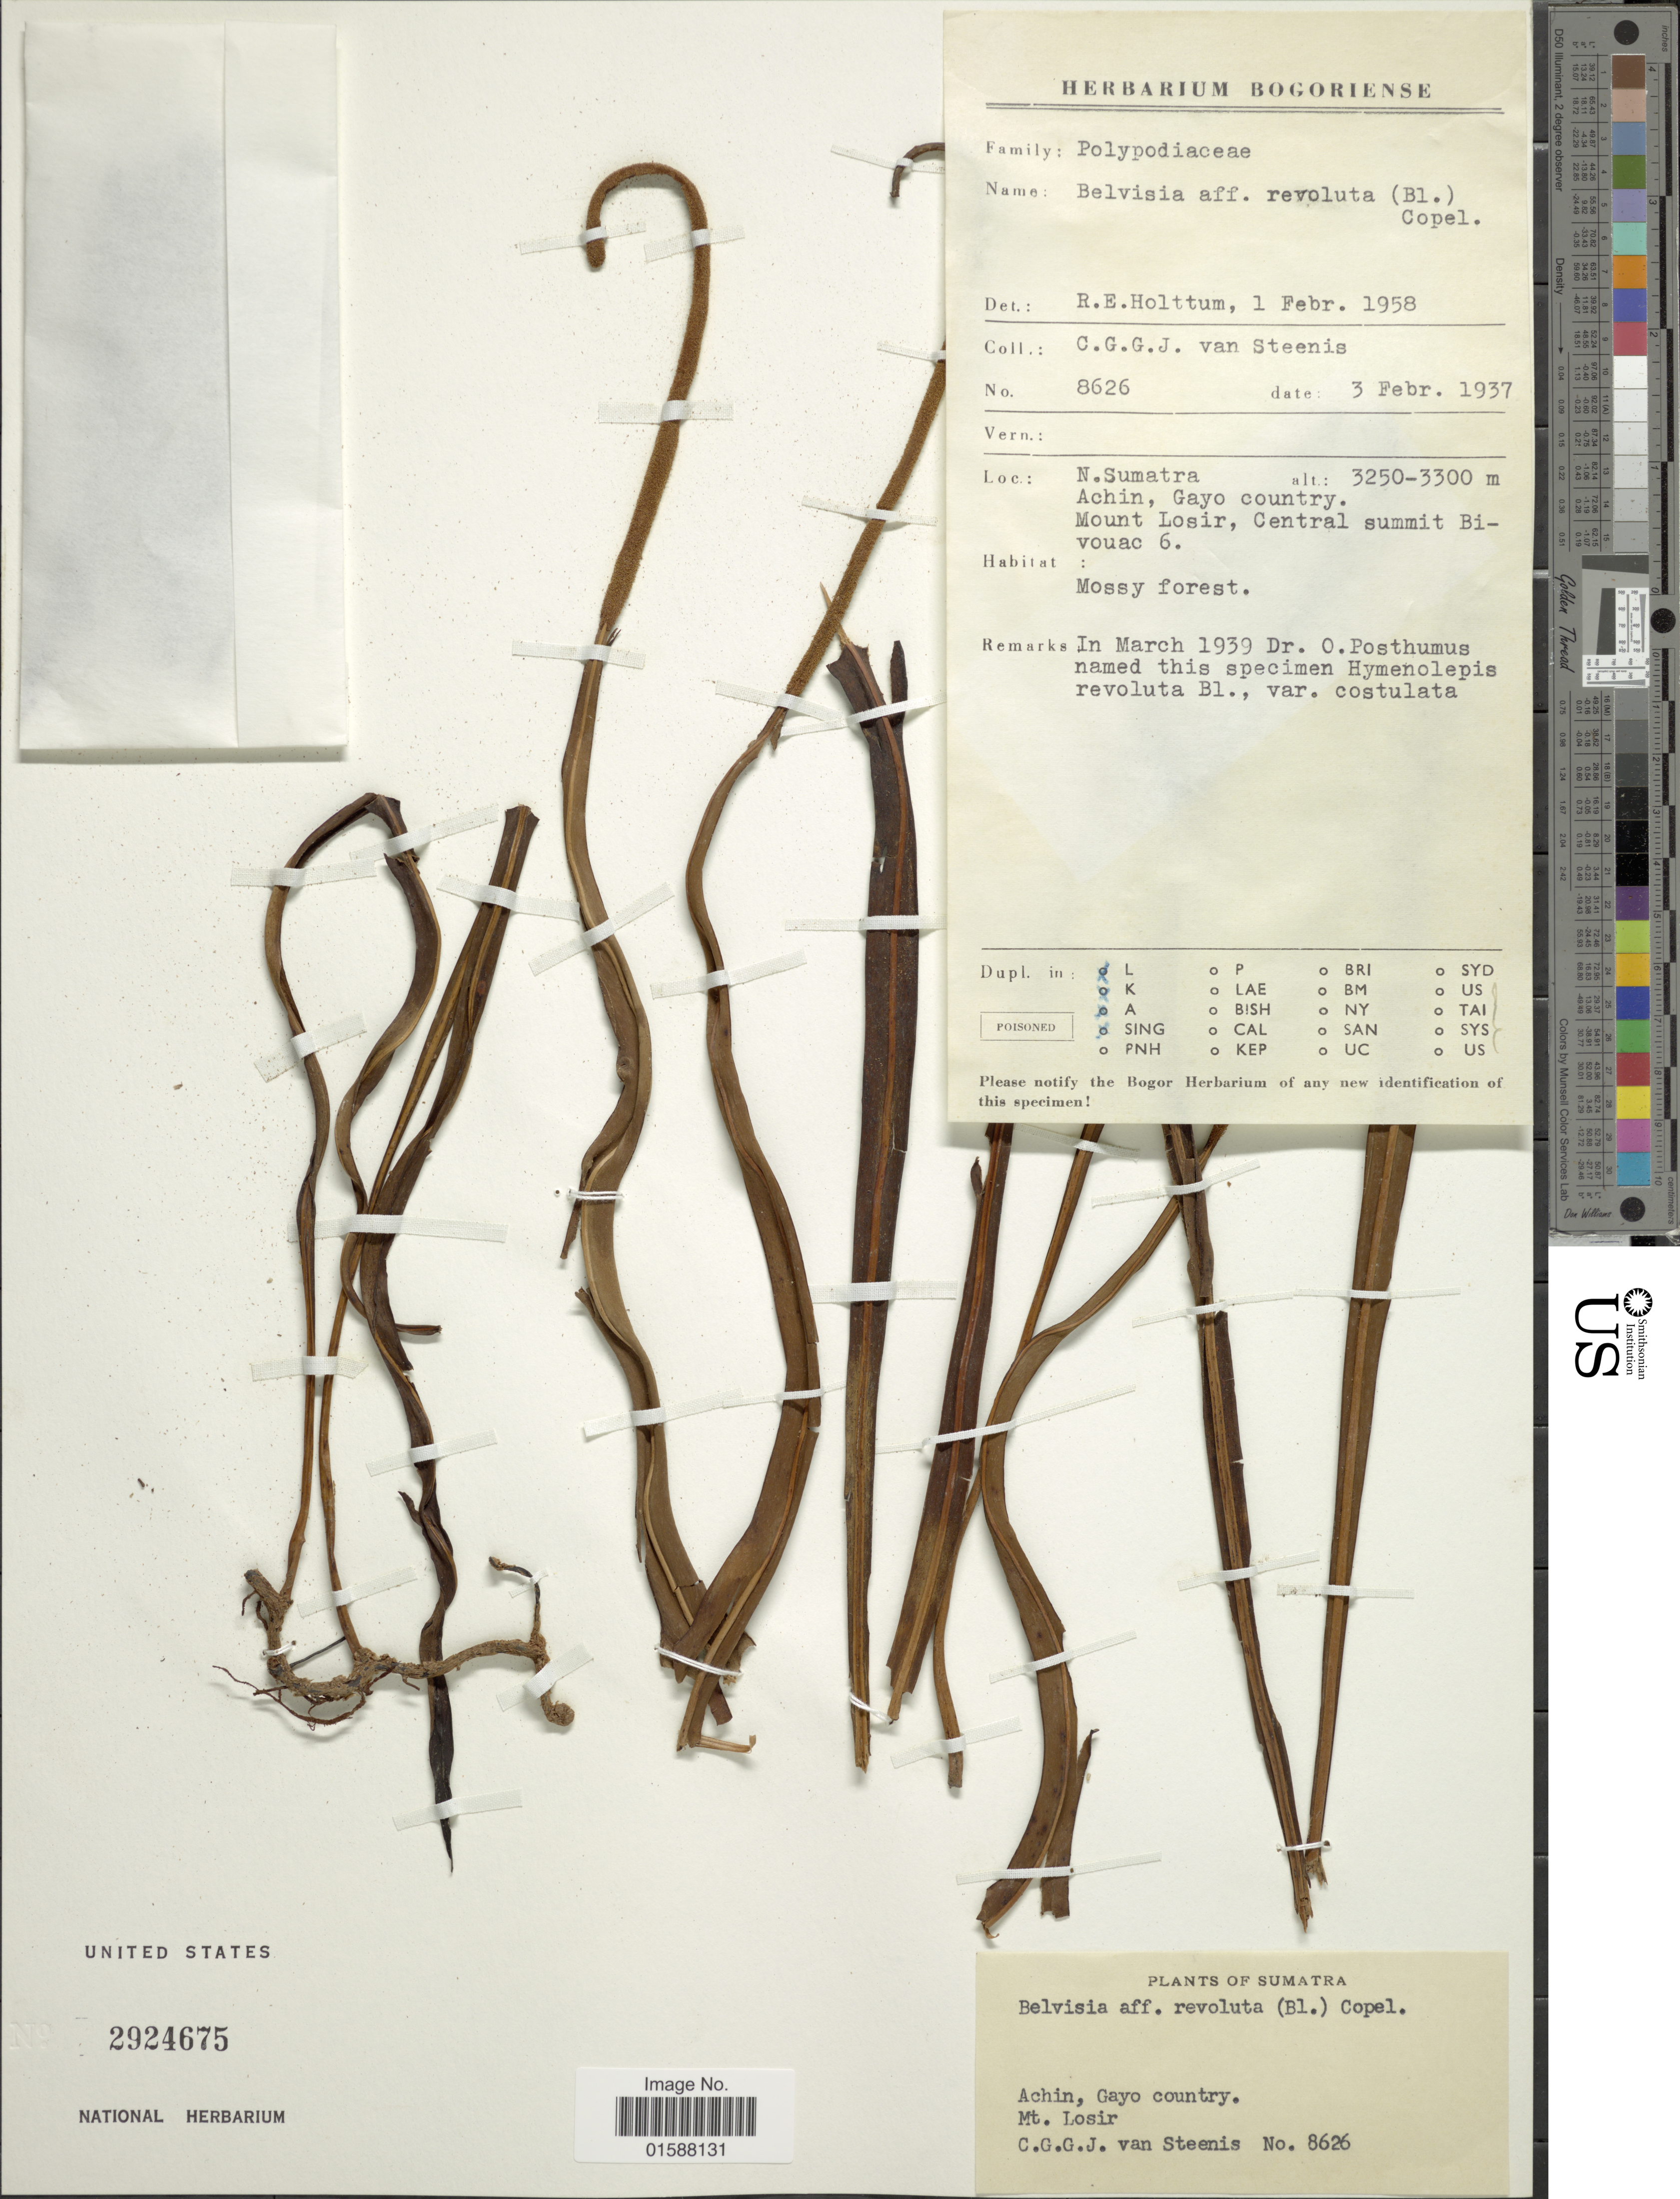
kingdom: Plantae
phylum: Tracheophyta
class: Polypodiopsida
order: Polypodiales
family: Polypodiaceae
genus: Lepisorus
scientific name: Lepisorus longifolius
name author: (Blume) Holttum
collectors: C. G. van Steenis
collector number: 8626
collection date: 1937-02-03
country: Indonesia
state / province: Sumatra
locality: N. sumatra. Achin, Gayo Country. Mount Losir, Central summit Bivouac 6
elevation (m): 3250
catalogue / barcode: US 2924675